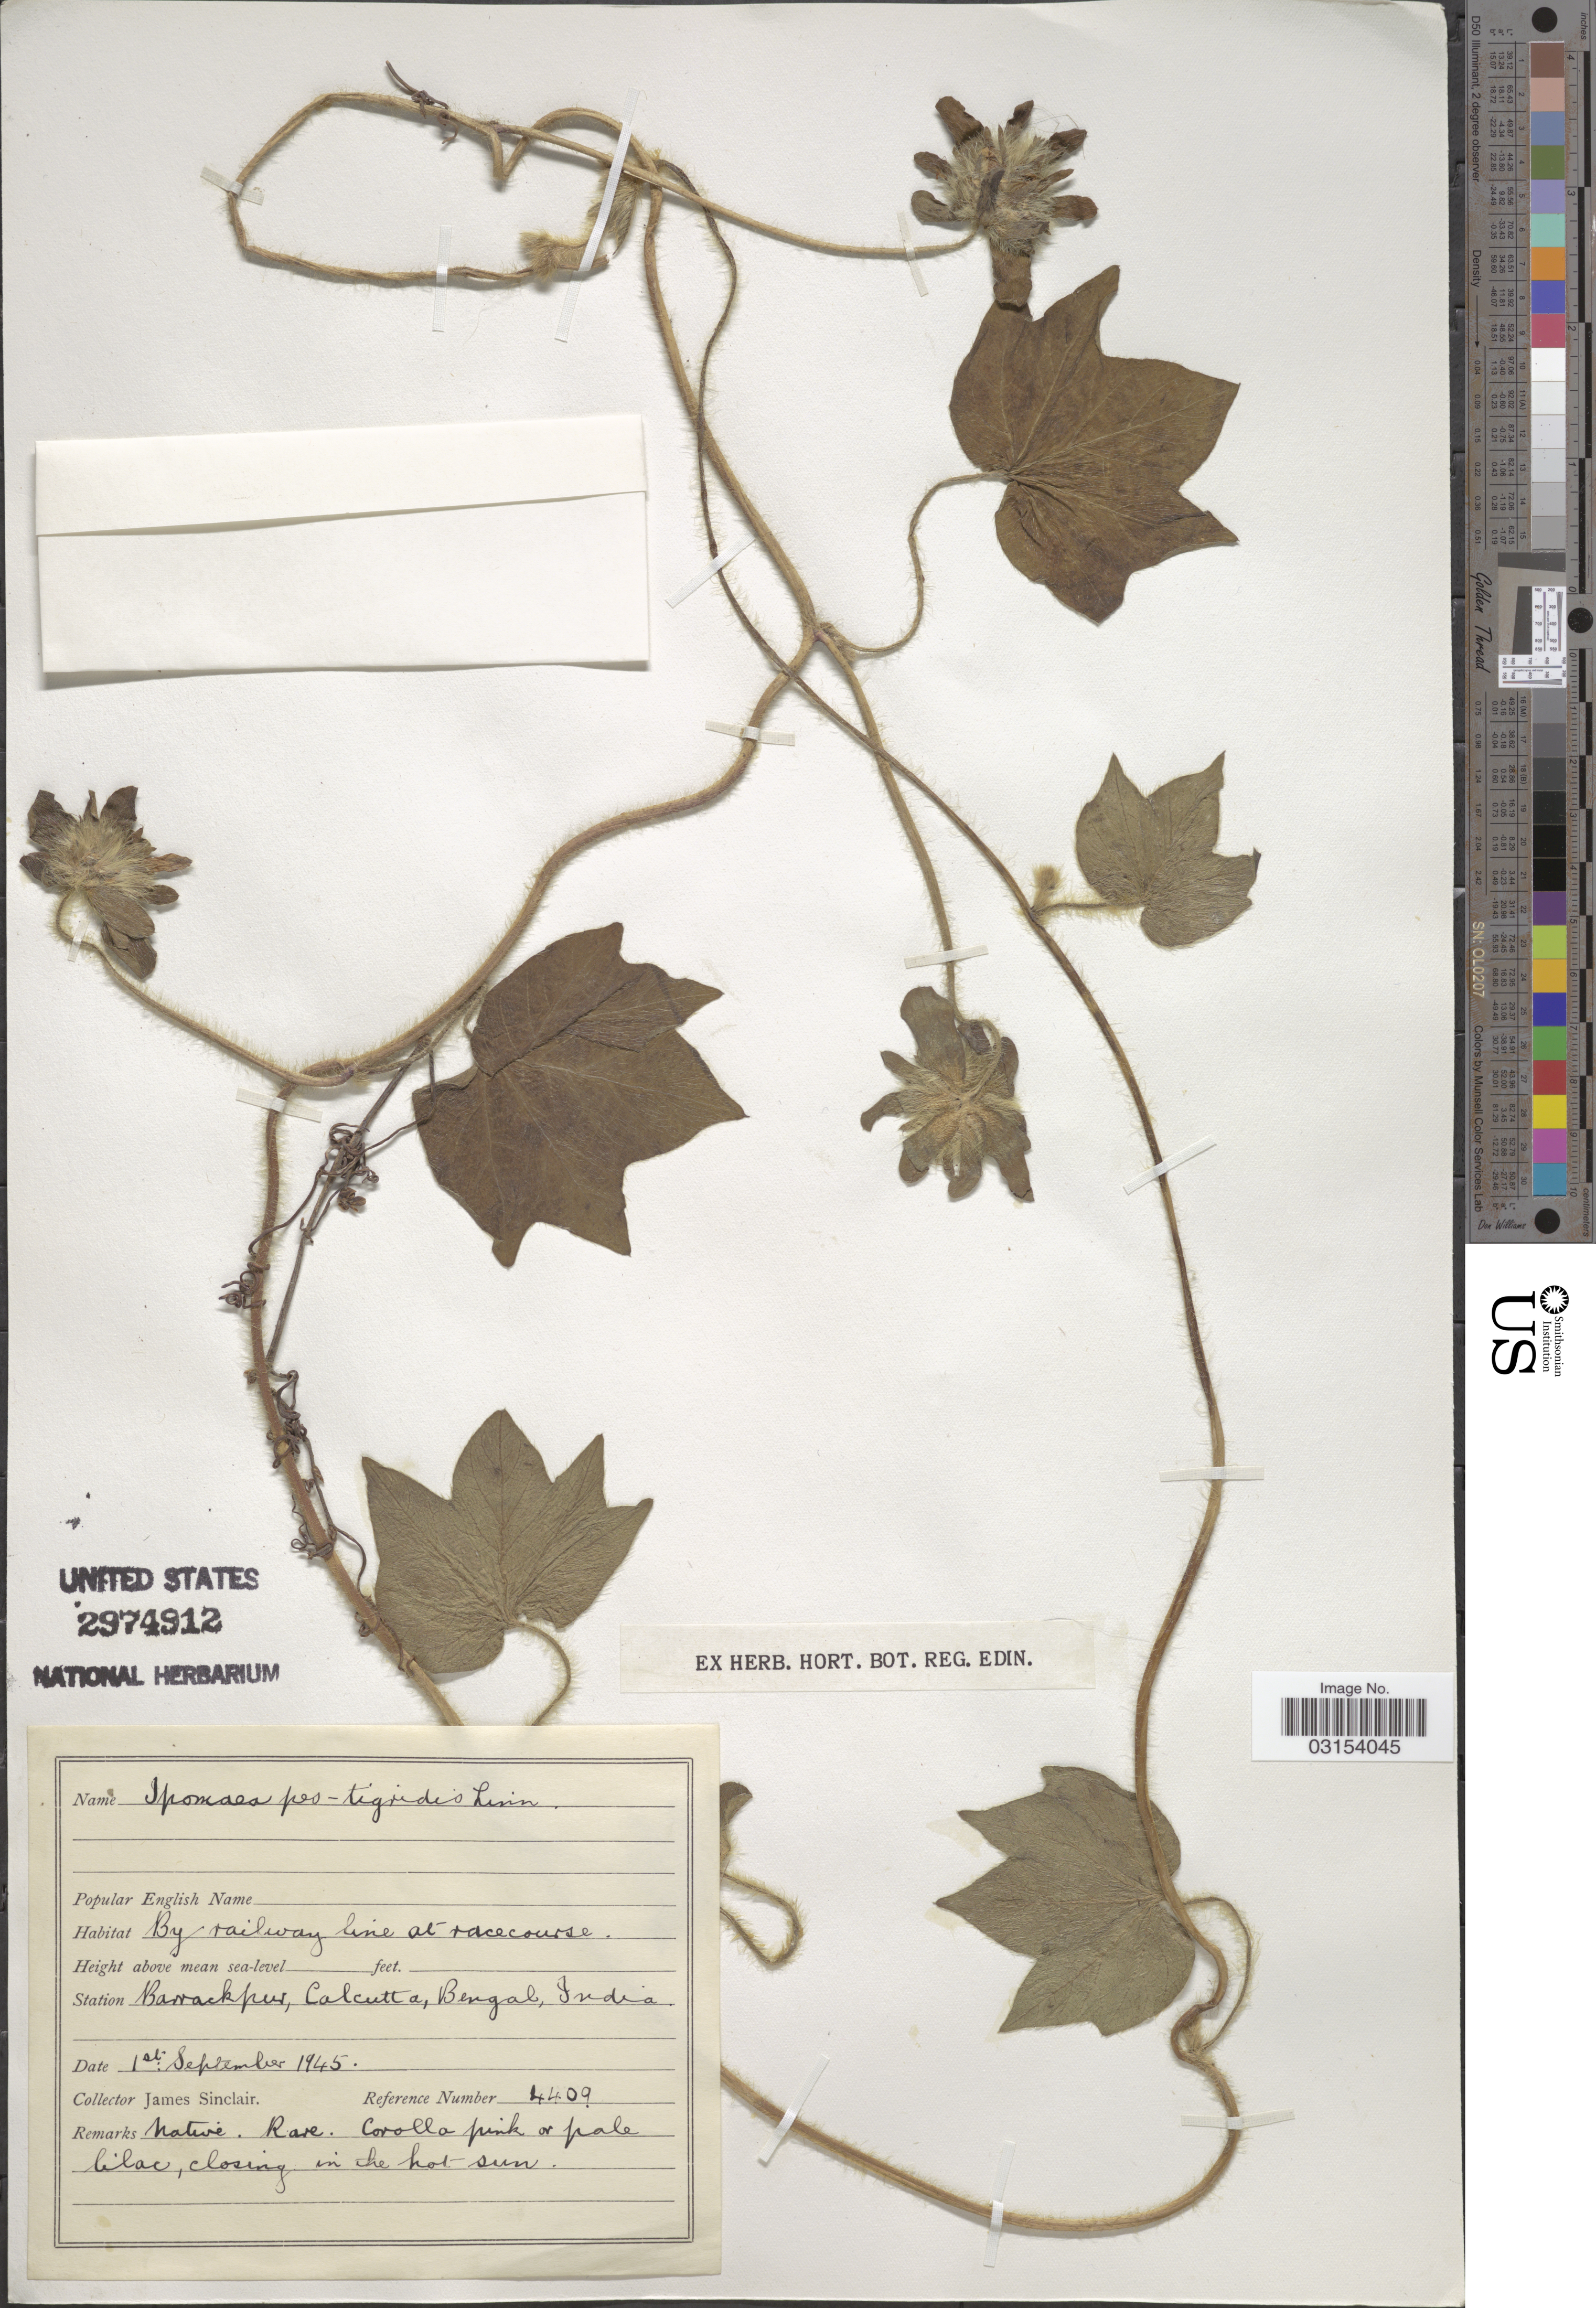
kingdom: Plantae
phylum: Tracheophyta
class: Magnoliopsida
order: Solanales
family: Convolvulaceae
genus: Ipomoea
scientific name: Ipomoea pes-tigridis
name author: L.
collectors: J. Sinclair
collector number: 4409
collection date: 1945-09-01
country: India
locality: Station Barrackpur, Calcutta, Bengal, India.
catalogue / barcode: US 2974912